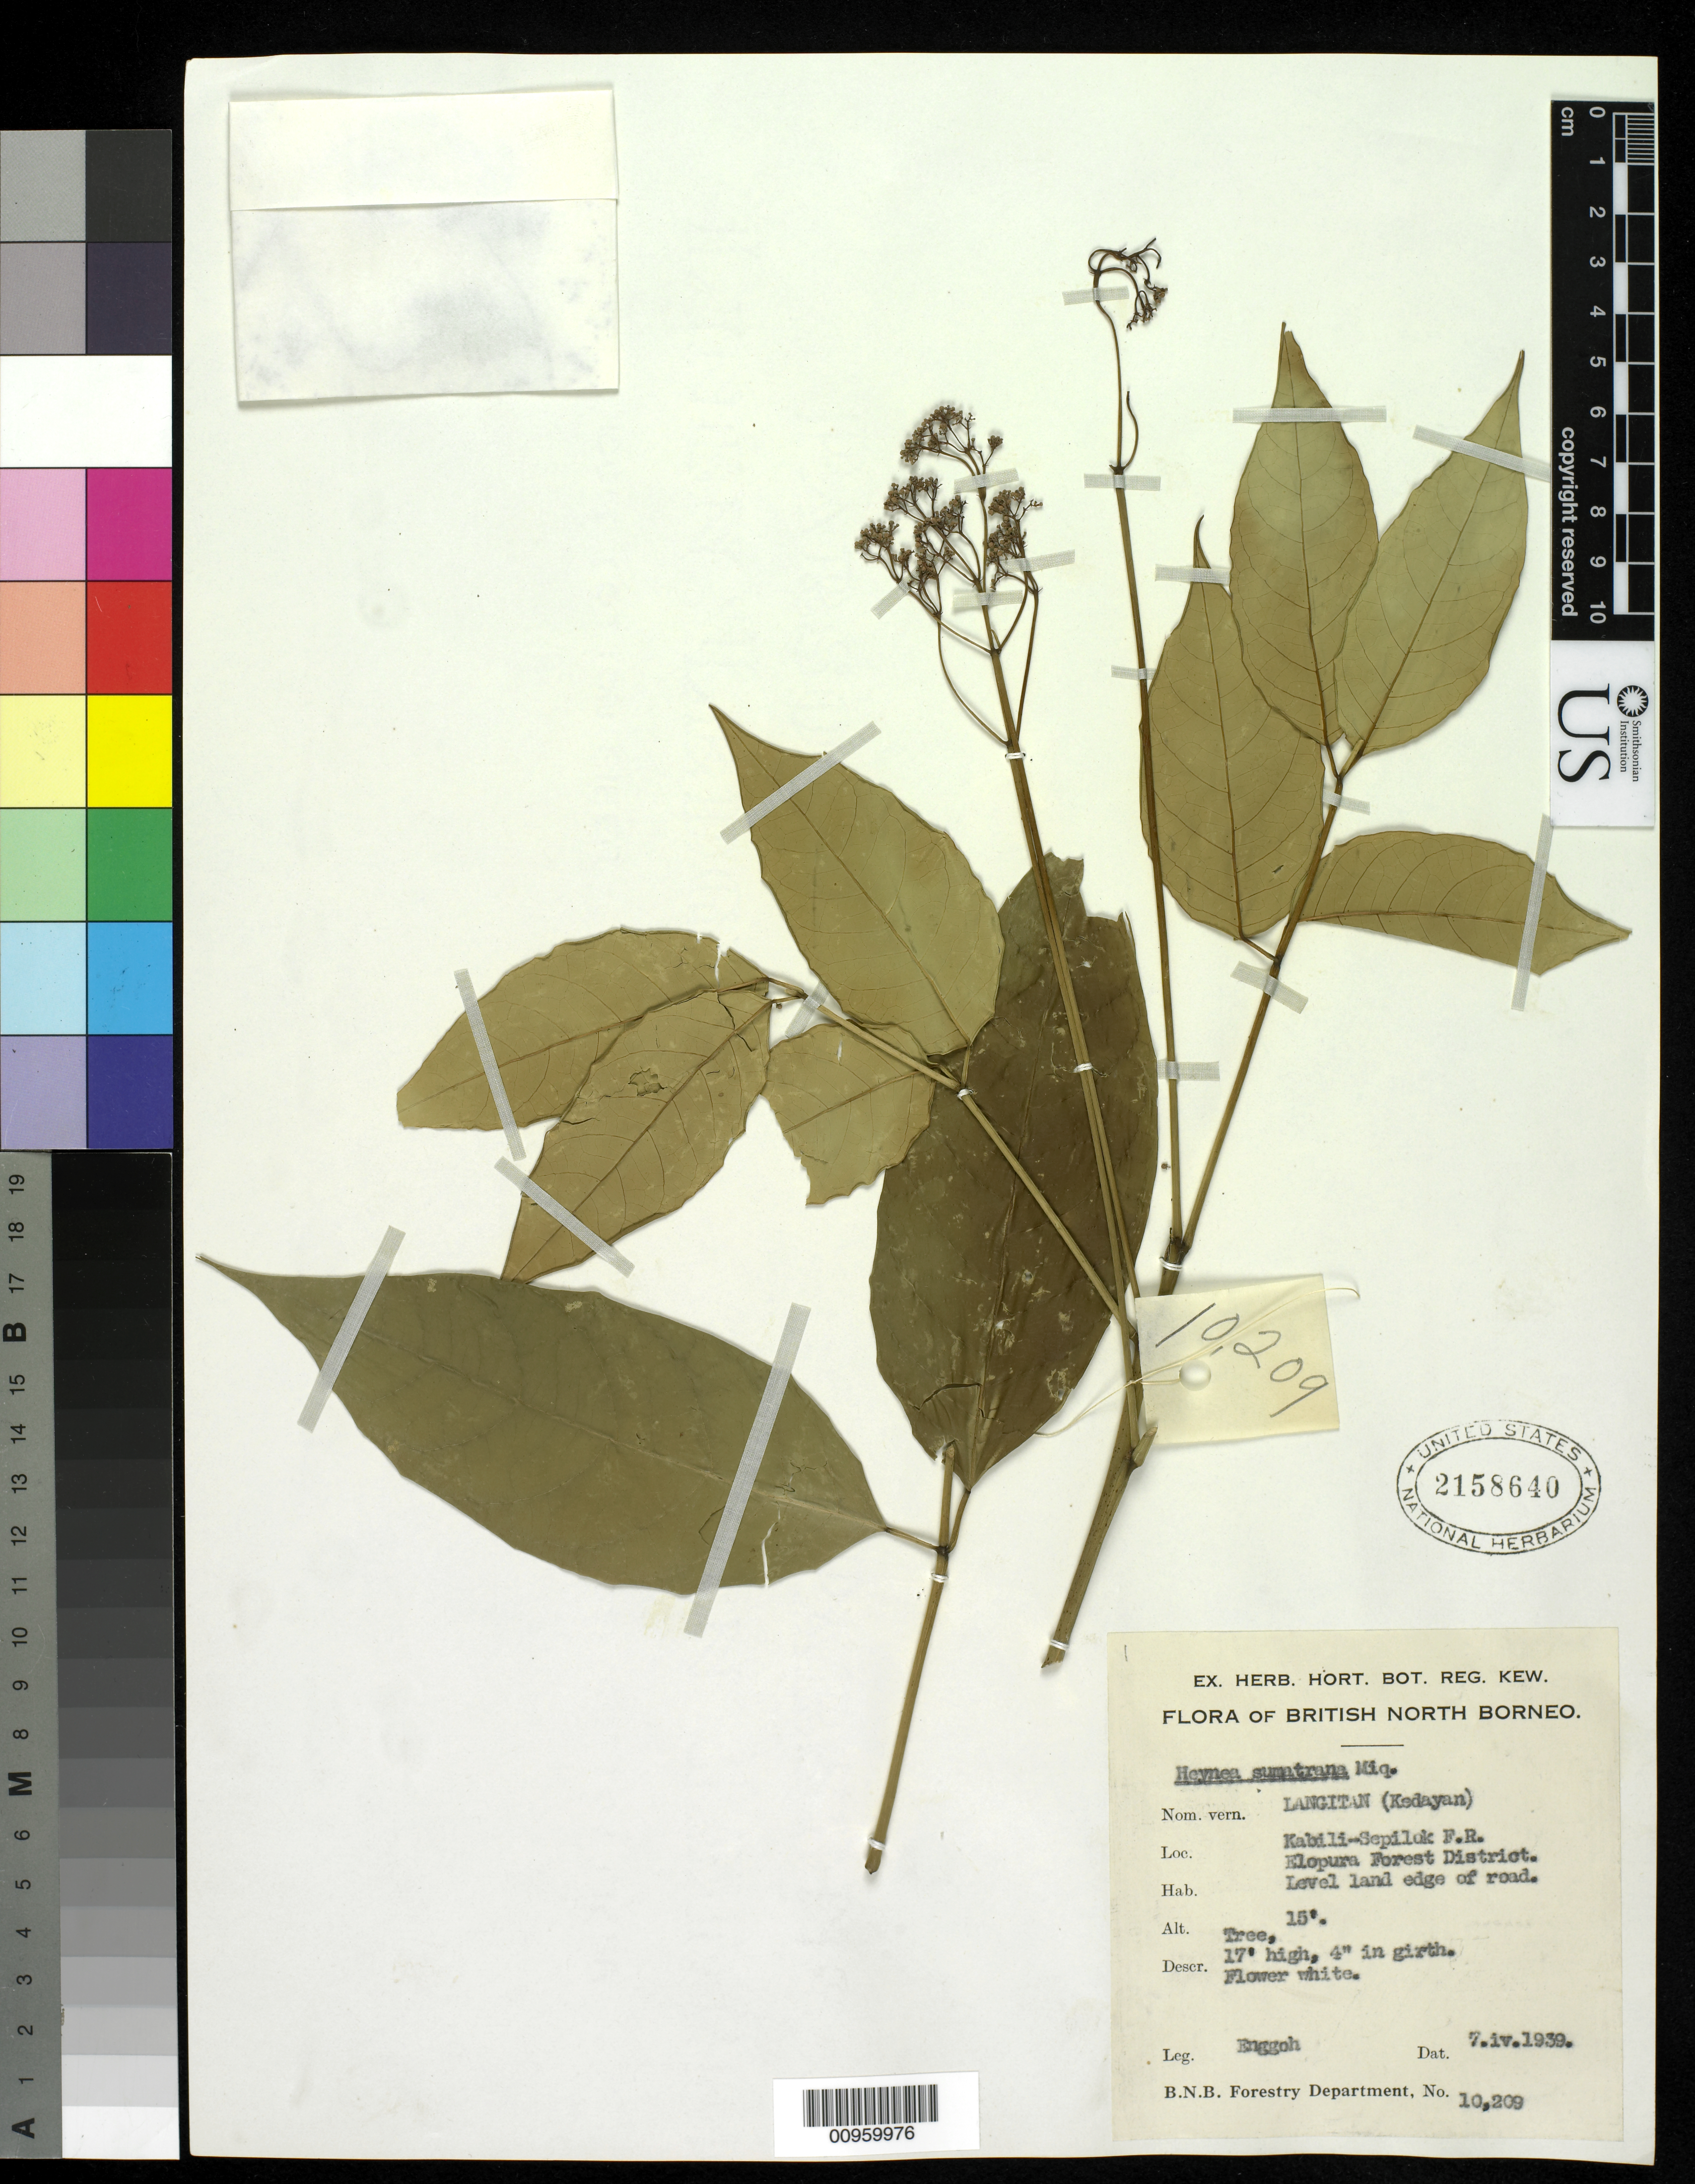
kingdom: Plantae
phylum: Tracheophyta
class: Magnoliopsida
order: Sapindales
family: Meliaceae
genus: Heynea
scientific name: Heynea sumatrana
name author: Mig.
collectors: -. Enggoh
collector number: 10209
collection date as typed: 07 Apr 1939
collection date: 1939-04-07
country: Malaysia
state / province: Sabah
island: Borneo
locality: Kabili-Sepilok F.R. Elopura Forest District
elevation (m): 5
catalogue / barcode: US 2158640